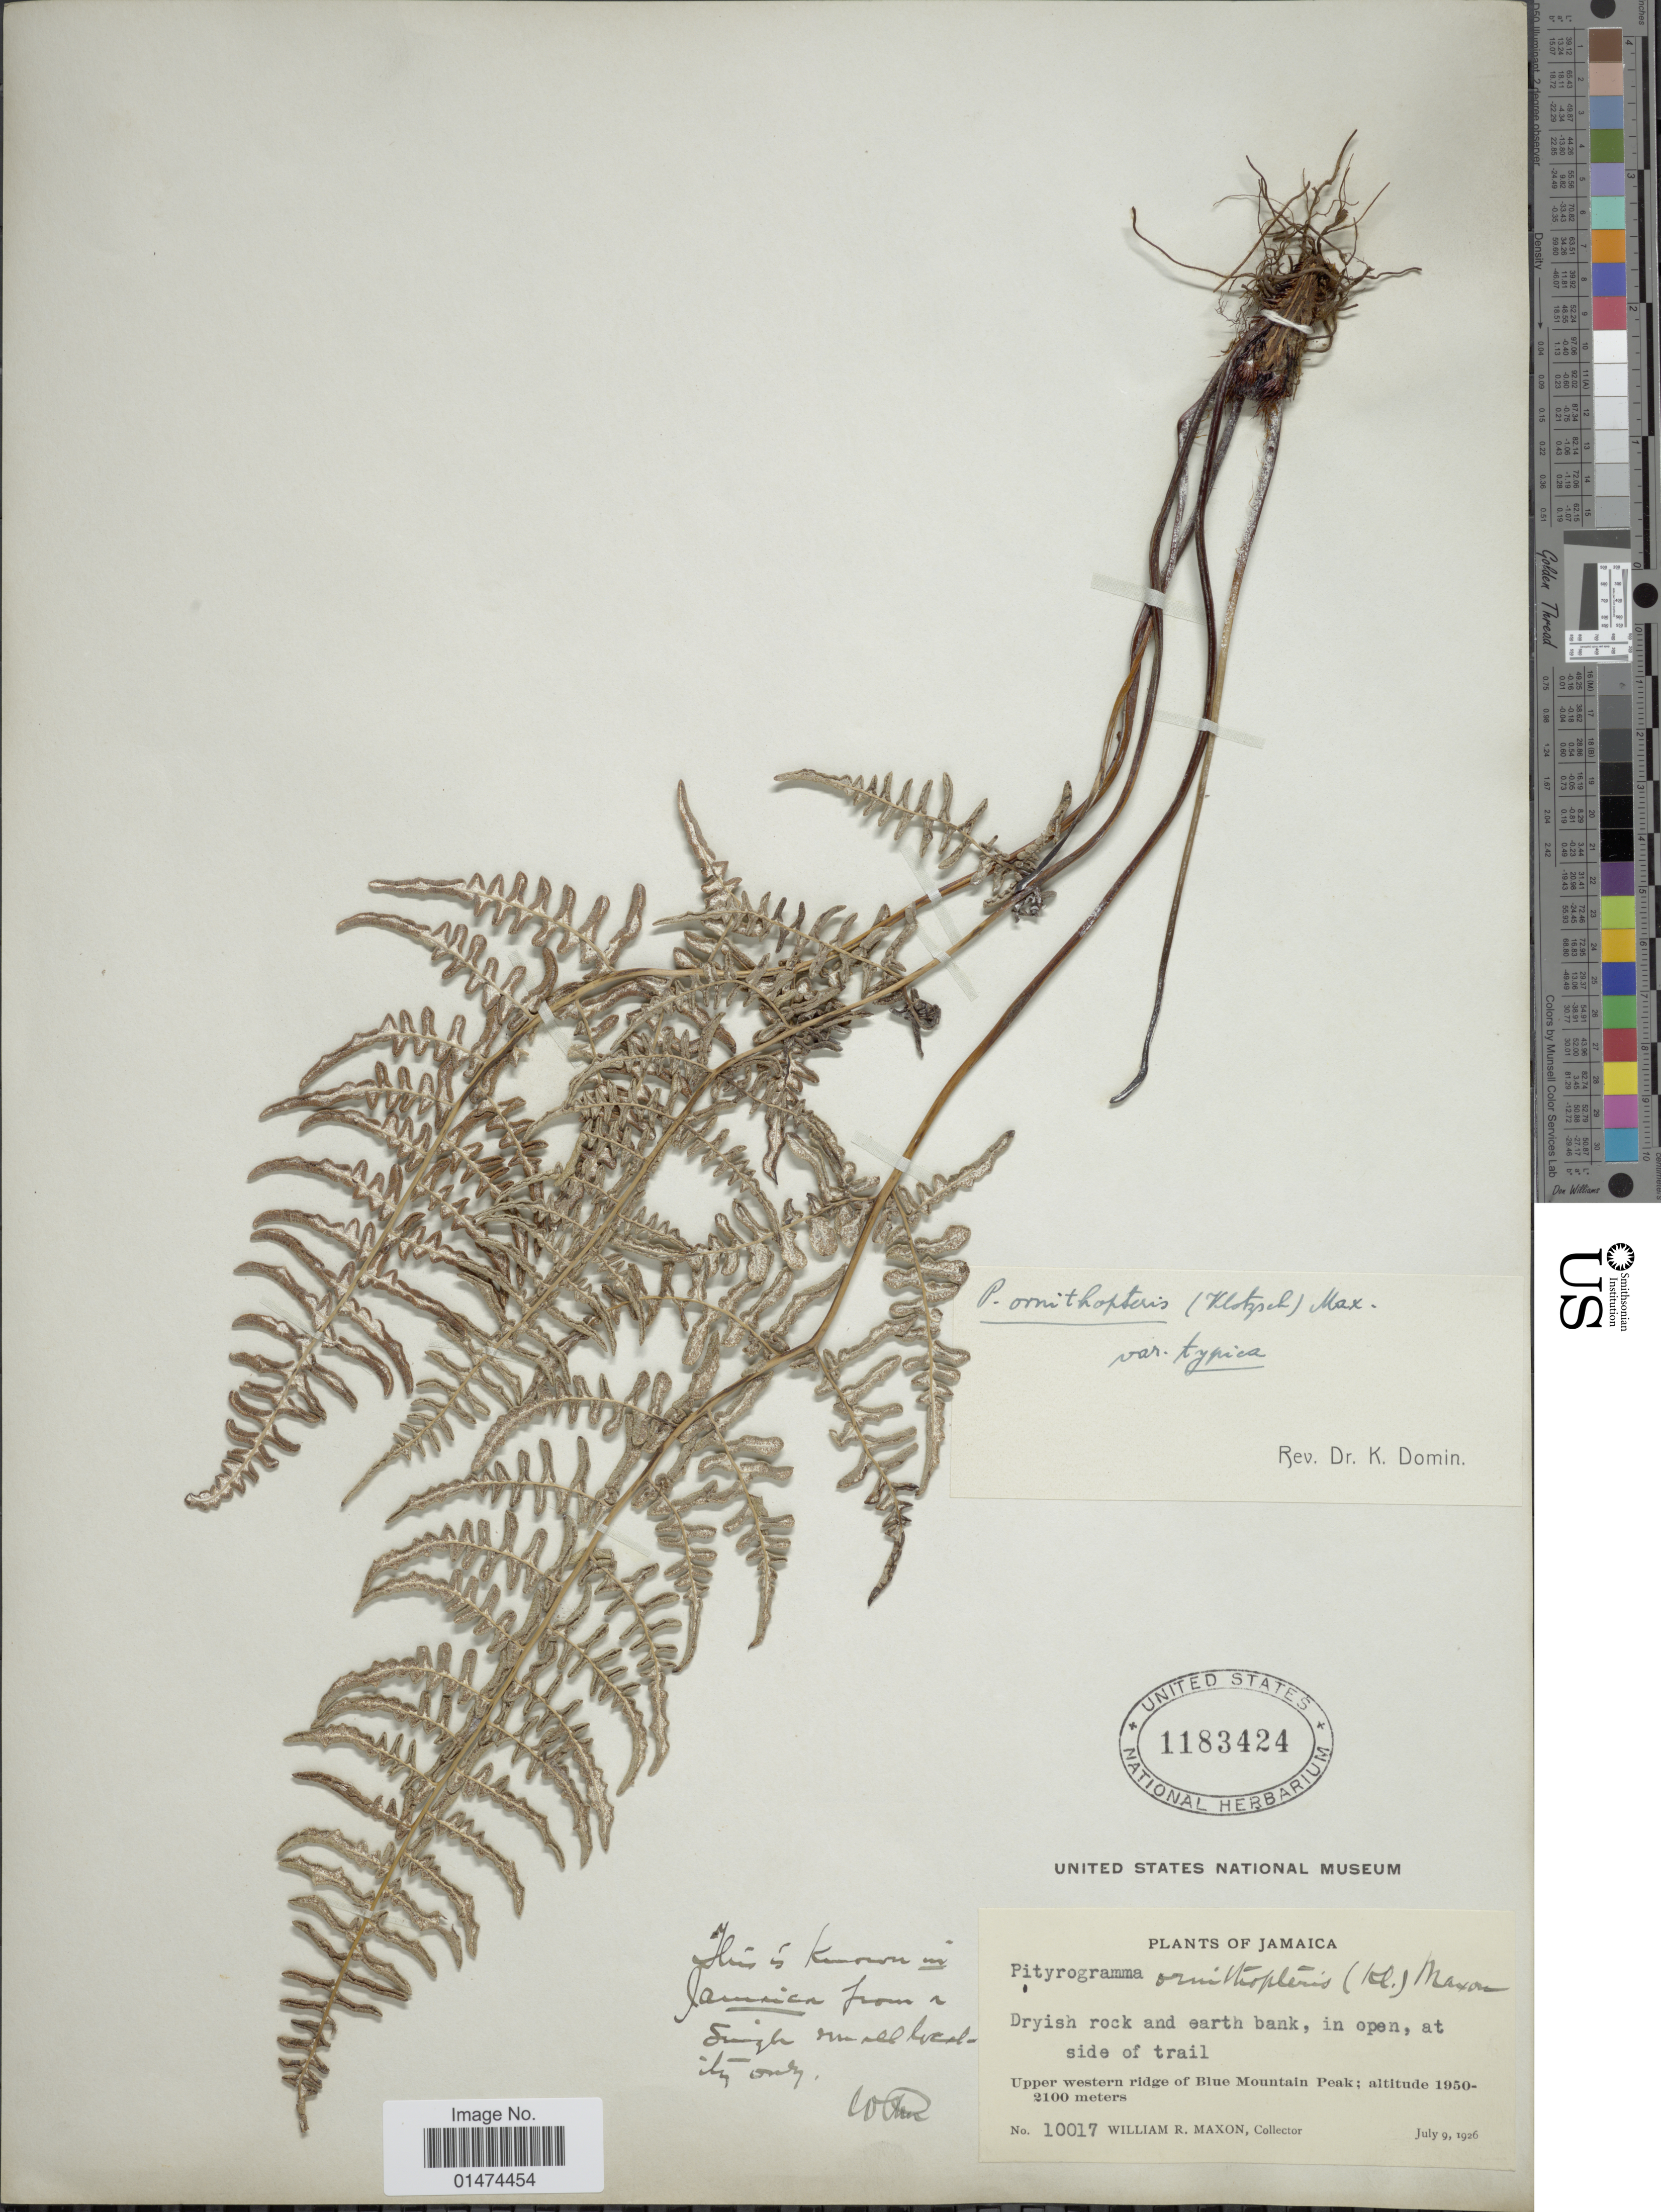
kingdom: Plantae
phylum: Tracheophyta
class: Polypodiopsida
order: Polypodiales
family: Pteridaceae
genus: Pityrogramma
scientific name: Pityrogramma chrysoconia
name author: (Desv.) Maxon ex Domin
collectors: W. R. Maxon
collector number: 10017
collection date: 1926-07-09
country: Jamaica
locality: Upper western ridge of Blue Mountain Peak.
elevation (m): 1950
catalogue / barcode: US 1183424